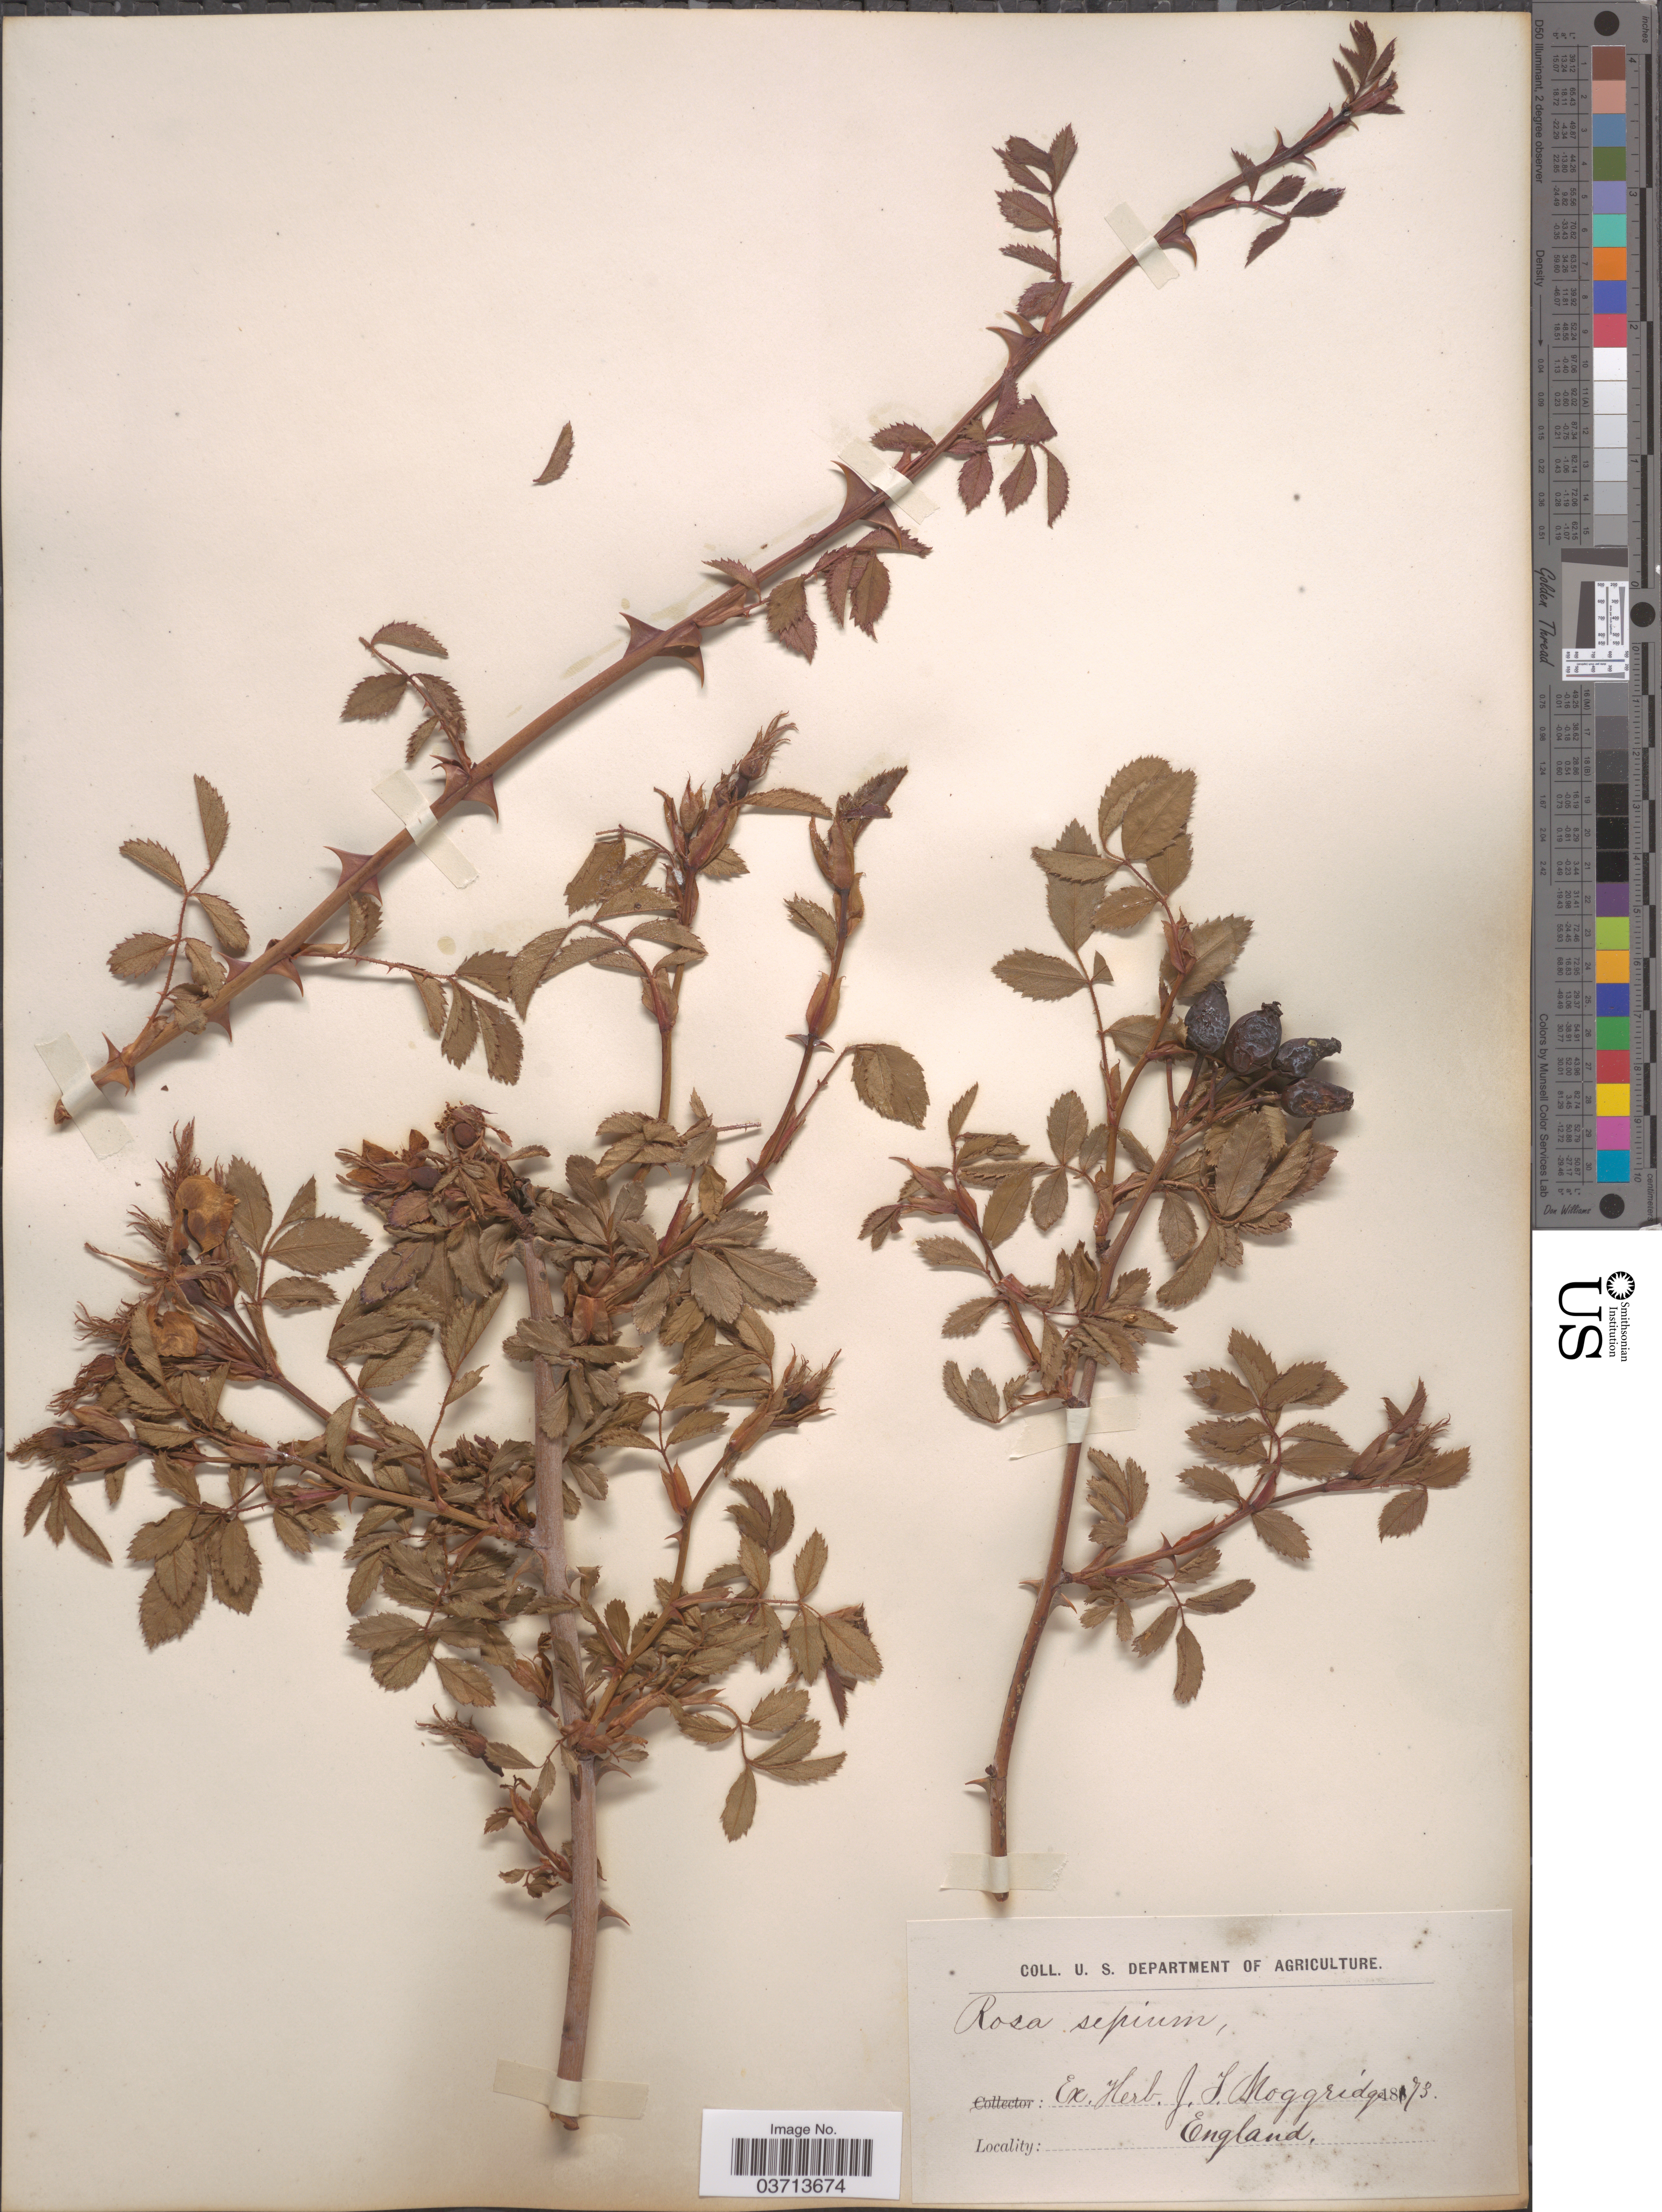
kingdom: Plantae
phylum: Tracheophyta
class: Magnoliopsida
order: Rosales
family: Rosaceae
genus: Rosa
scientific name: Rosa sepium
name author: Thuill.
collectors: ex herb. J.T. Moggridge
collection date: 1873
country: United Kingdom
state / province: England